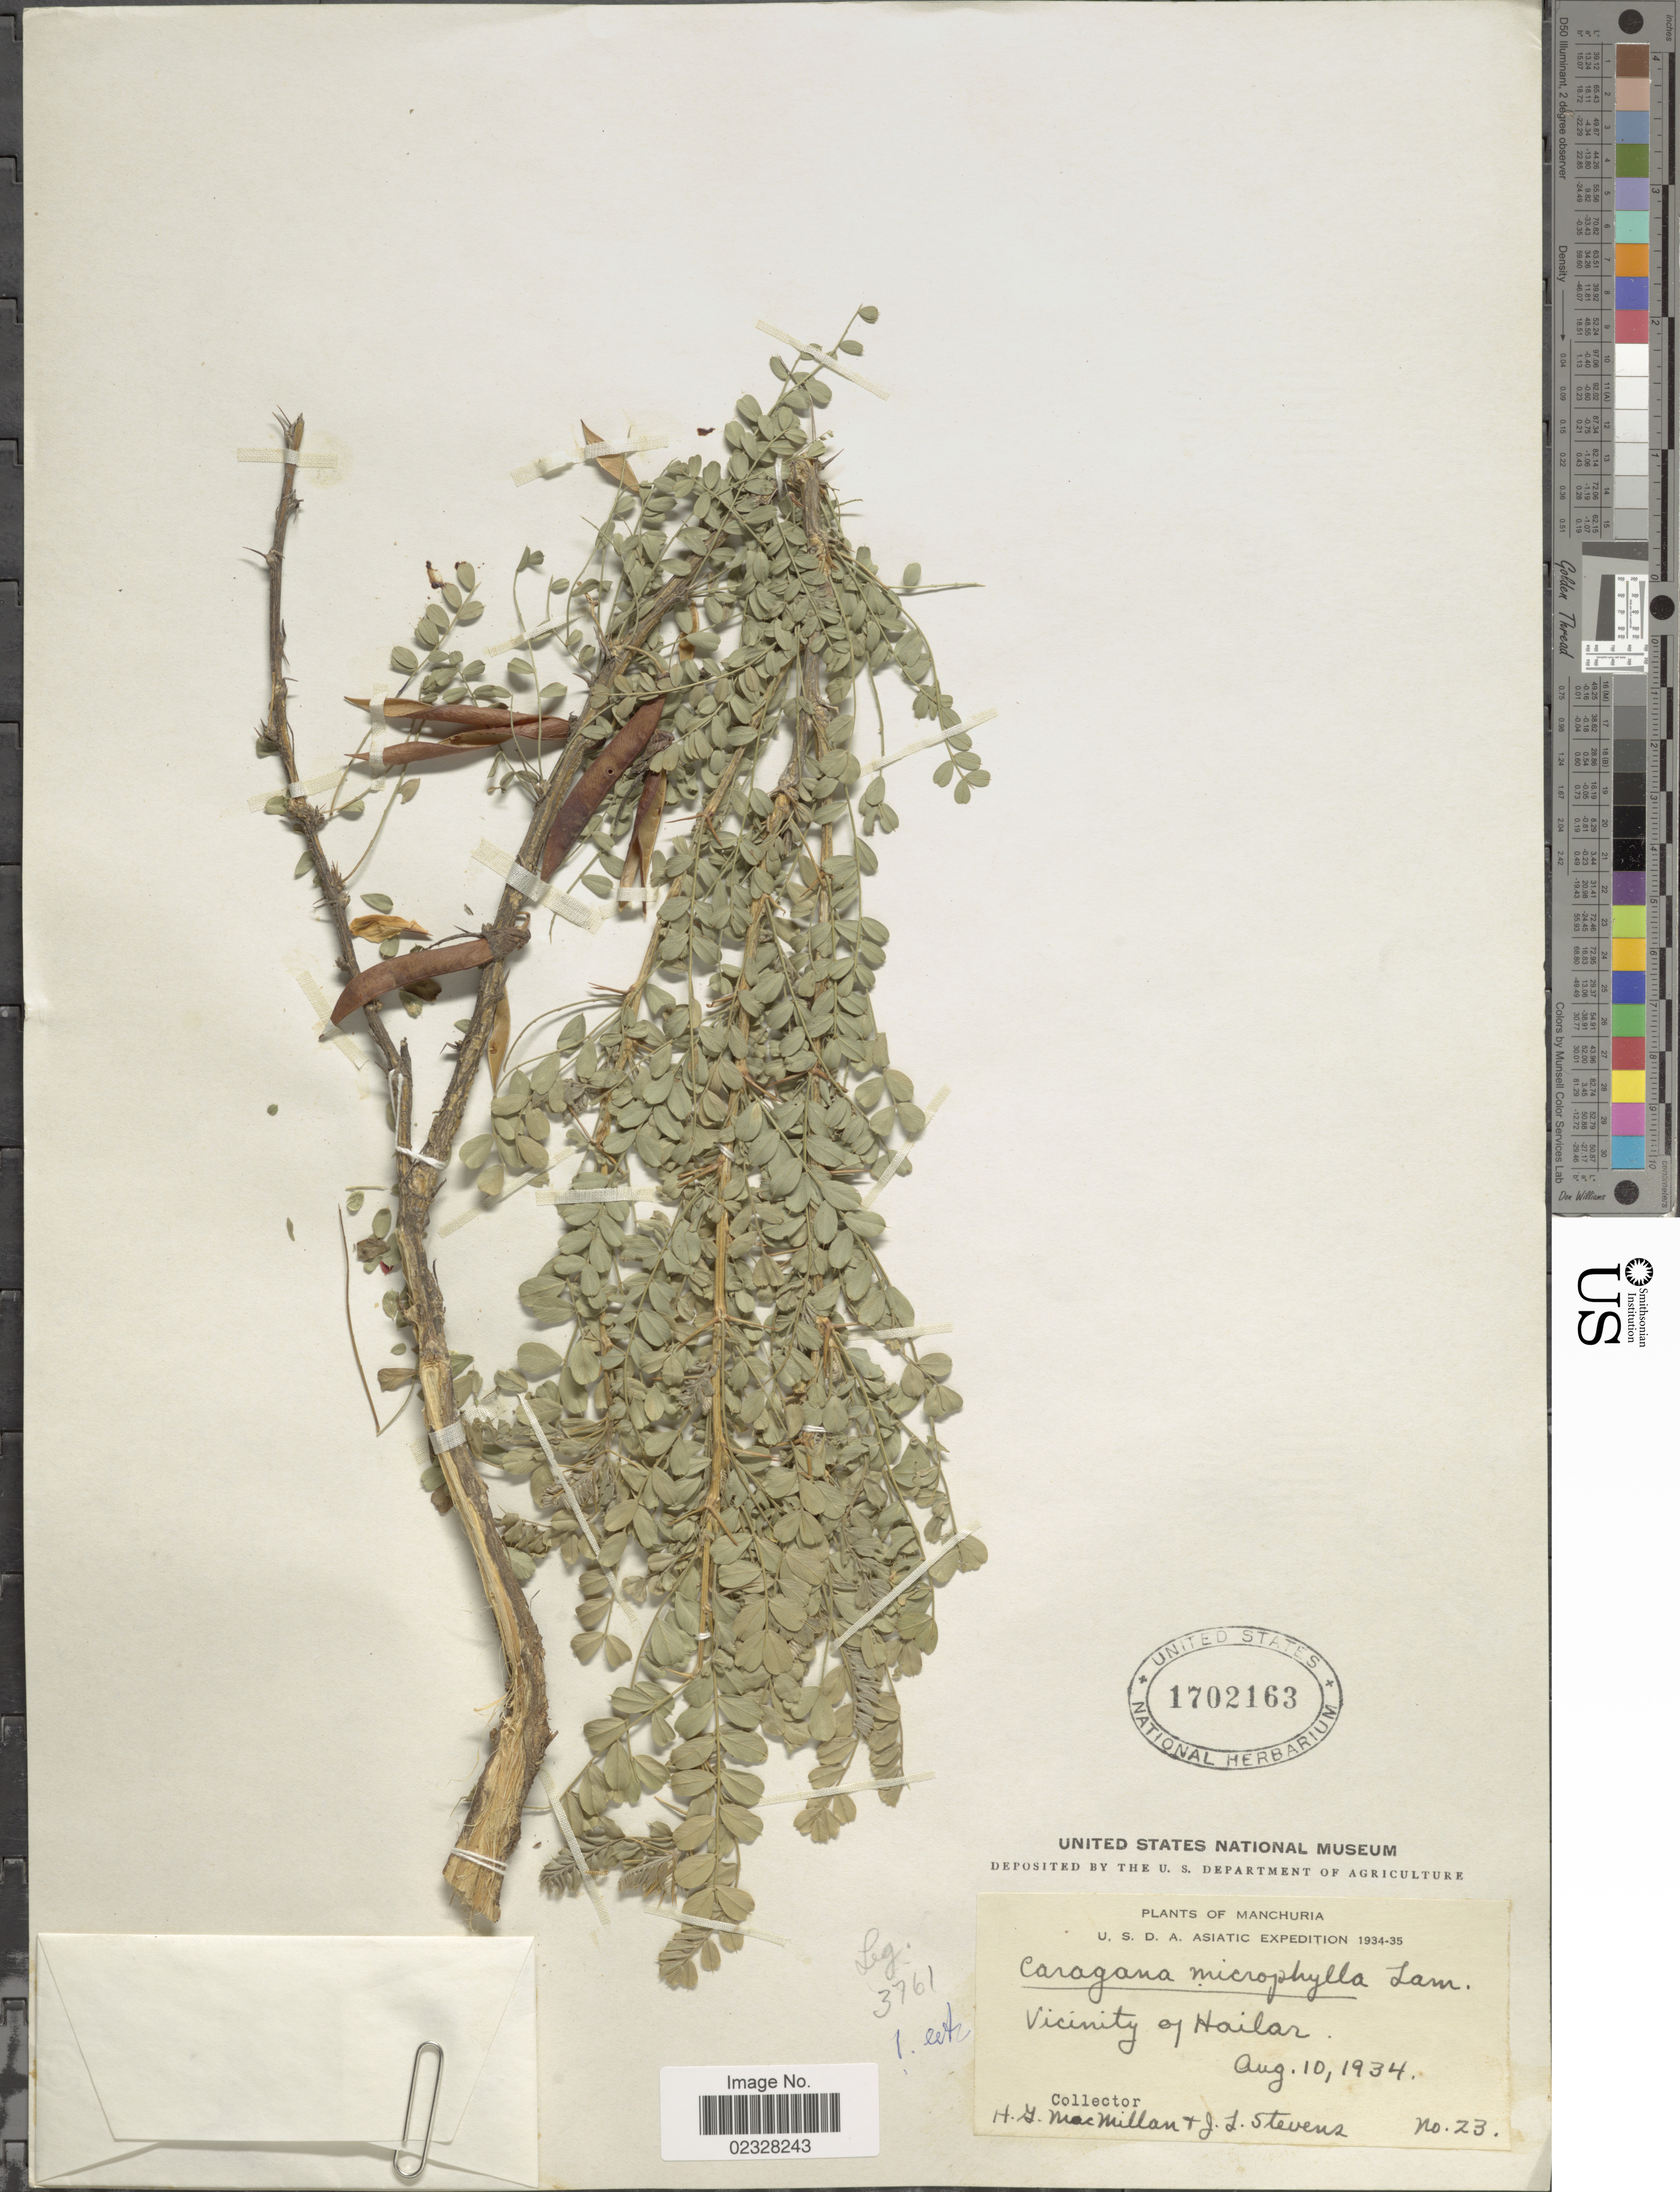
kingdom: Plantae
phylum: Tracheophyta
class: Magnoliopsida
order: Fabales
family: Fabaceae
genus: Caragana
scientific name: Caragana microphylla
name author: Lam.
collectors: H. MacMillan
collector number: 23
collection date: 1934-08-10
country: China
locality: Manchuria. Vicinity of Hailar.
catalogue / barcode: US 1702163